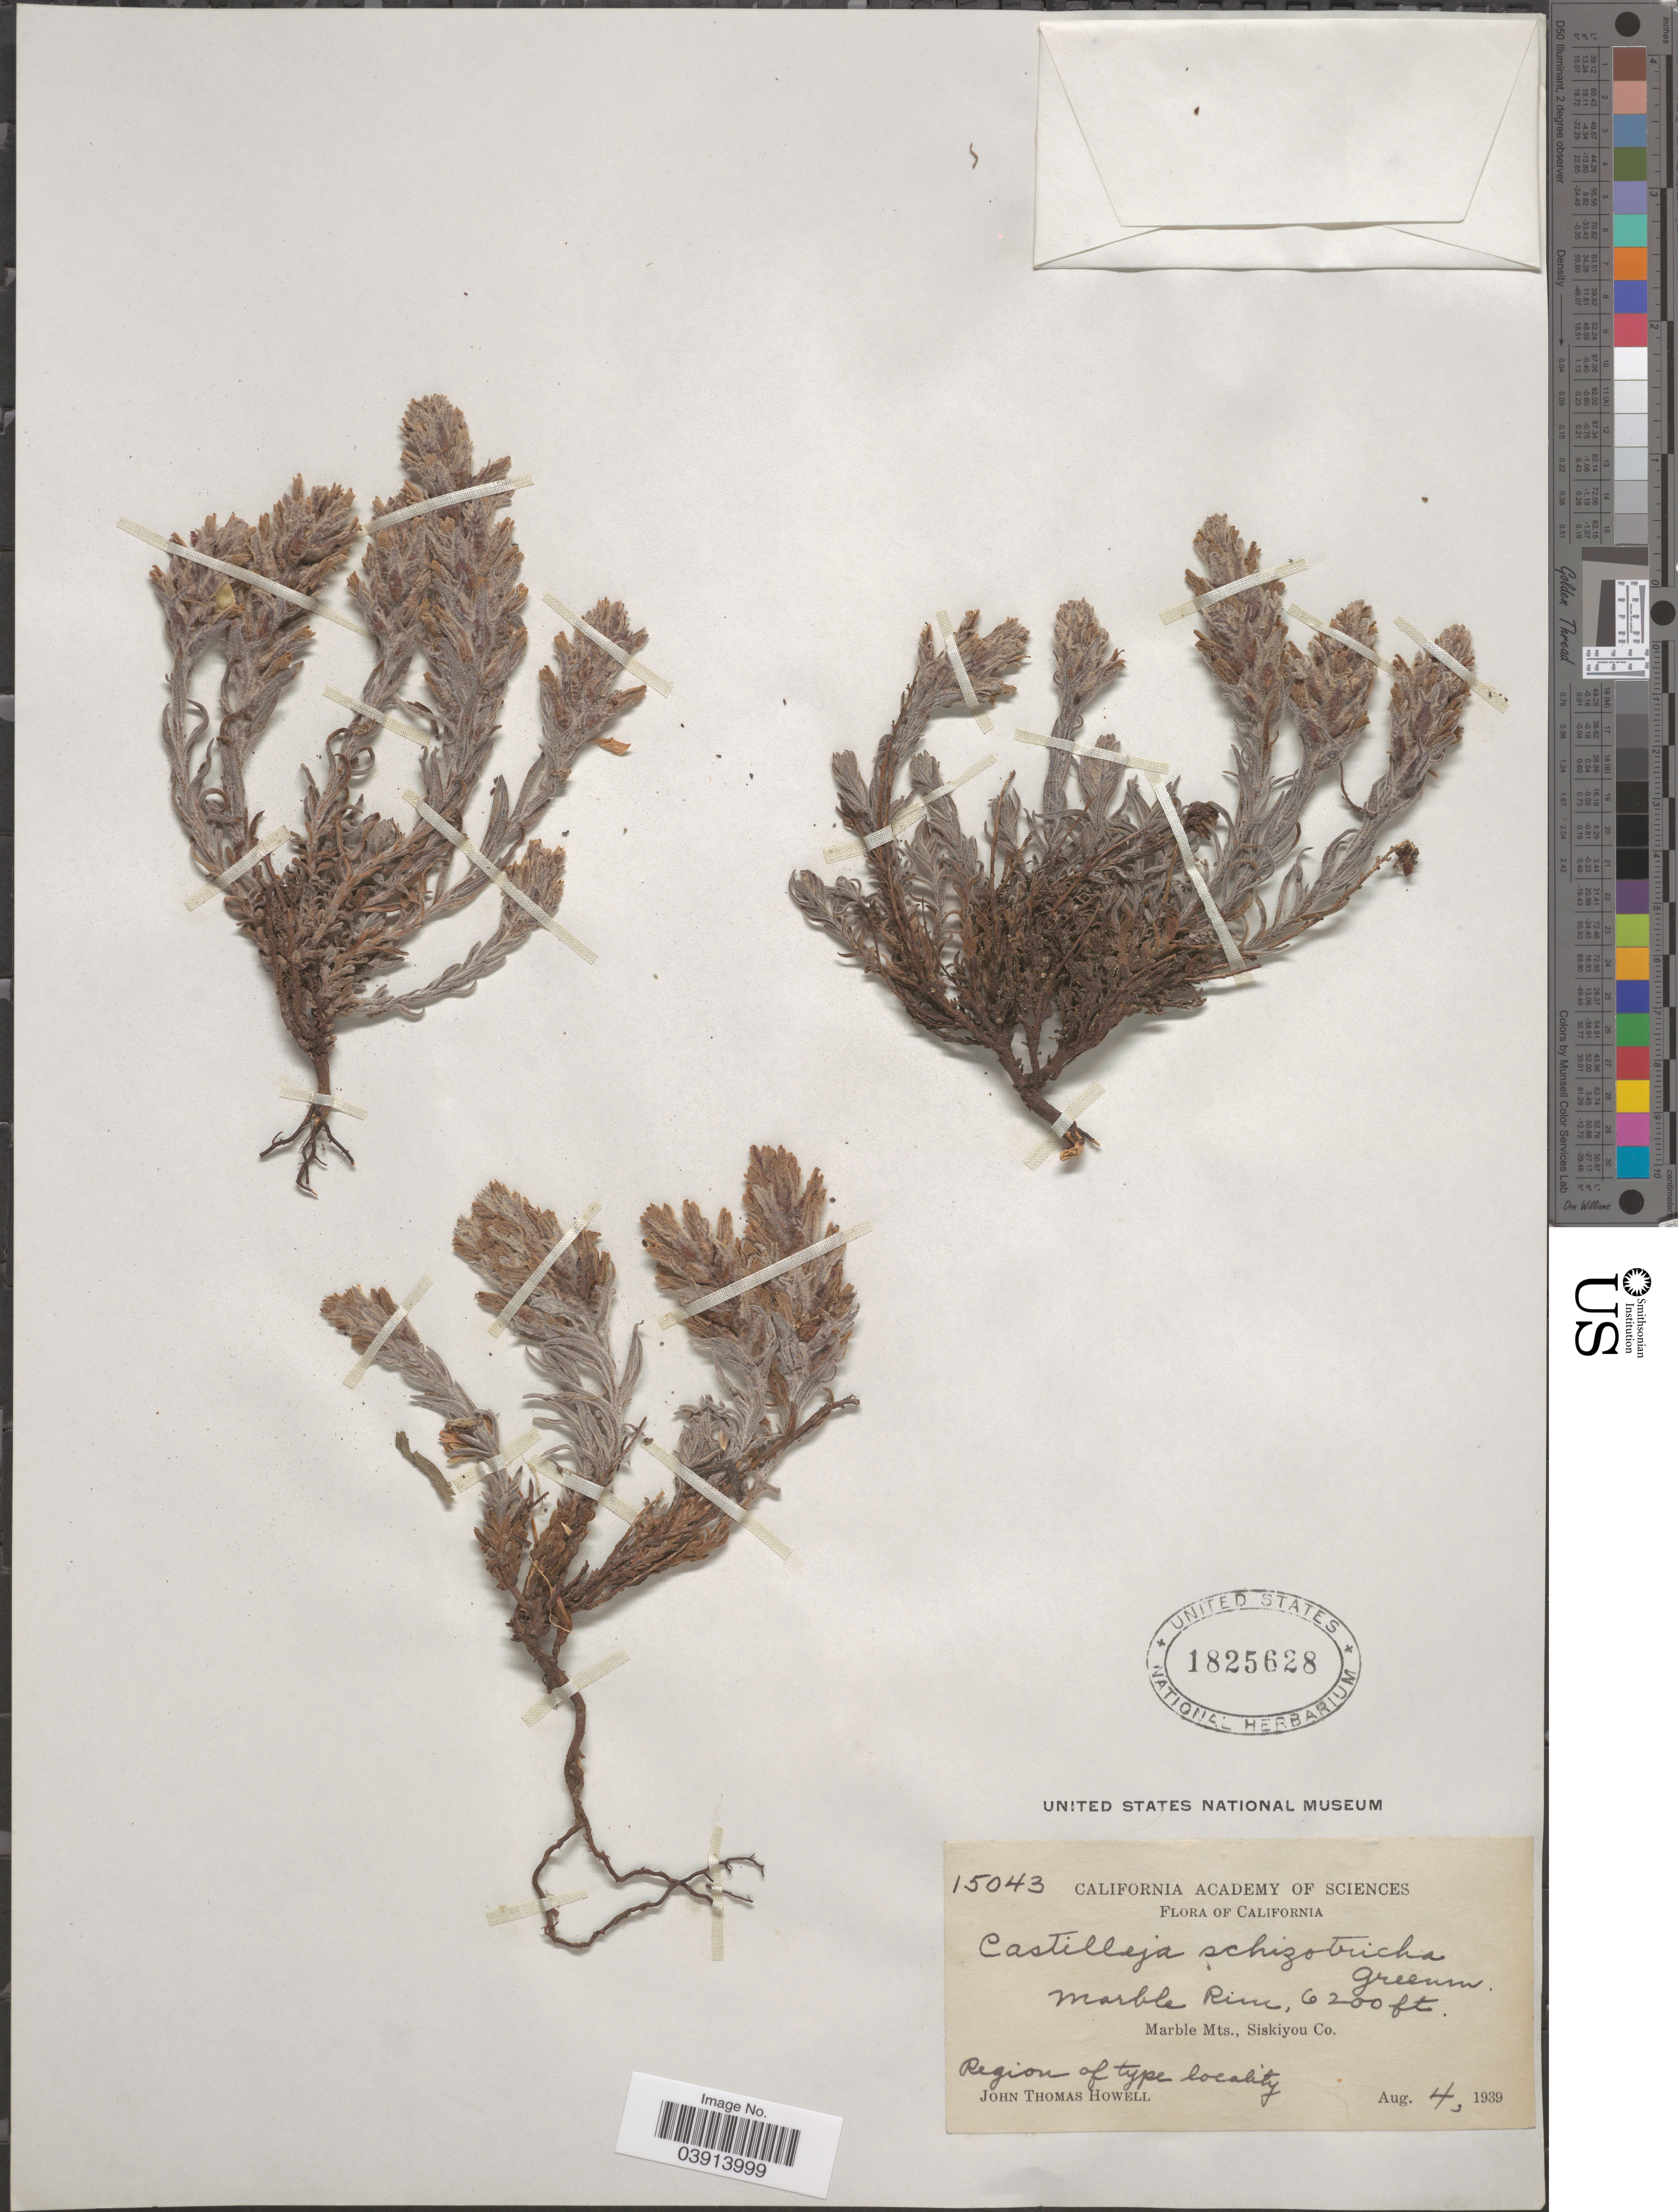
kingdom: Plantae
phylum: Tracheophyta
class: Magnoliopsida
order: Lamiales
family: Orobanchaceae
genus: Castilleja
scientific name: Castilleja schizotricha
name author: Greenm.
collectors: J. T. Howell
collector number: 15043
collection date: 1939-08-04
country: United States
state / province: California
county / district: Siskiyou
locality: Marble Rim. Marble Mts., Siskiyou Co.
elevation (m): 1890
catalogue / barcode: US 1825628